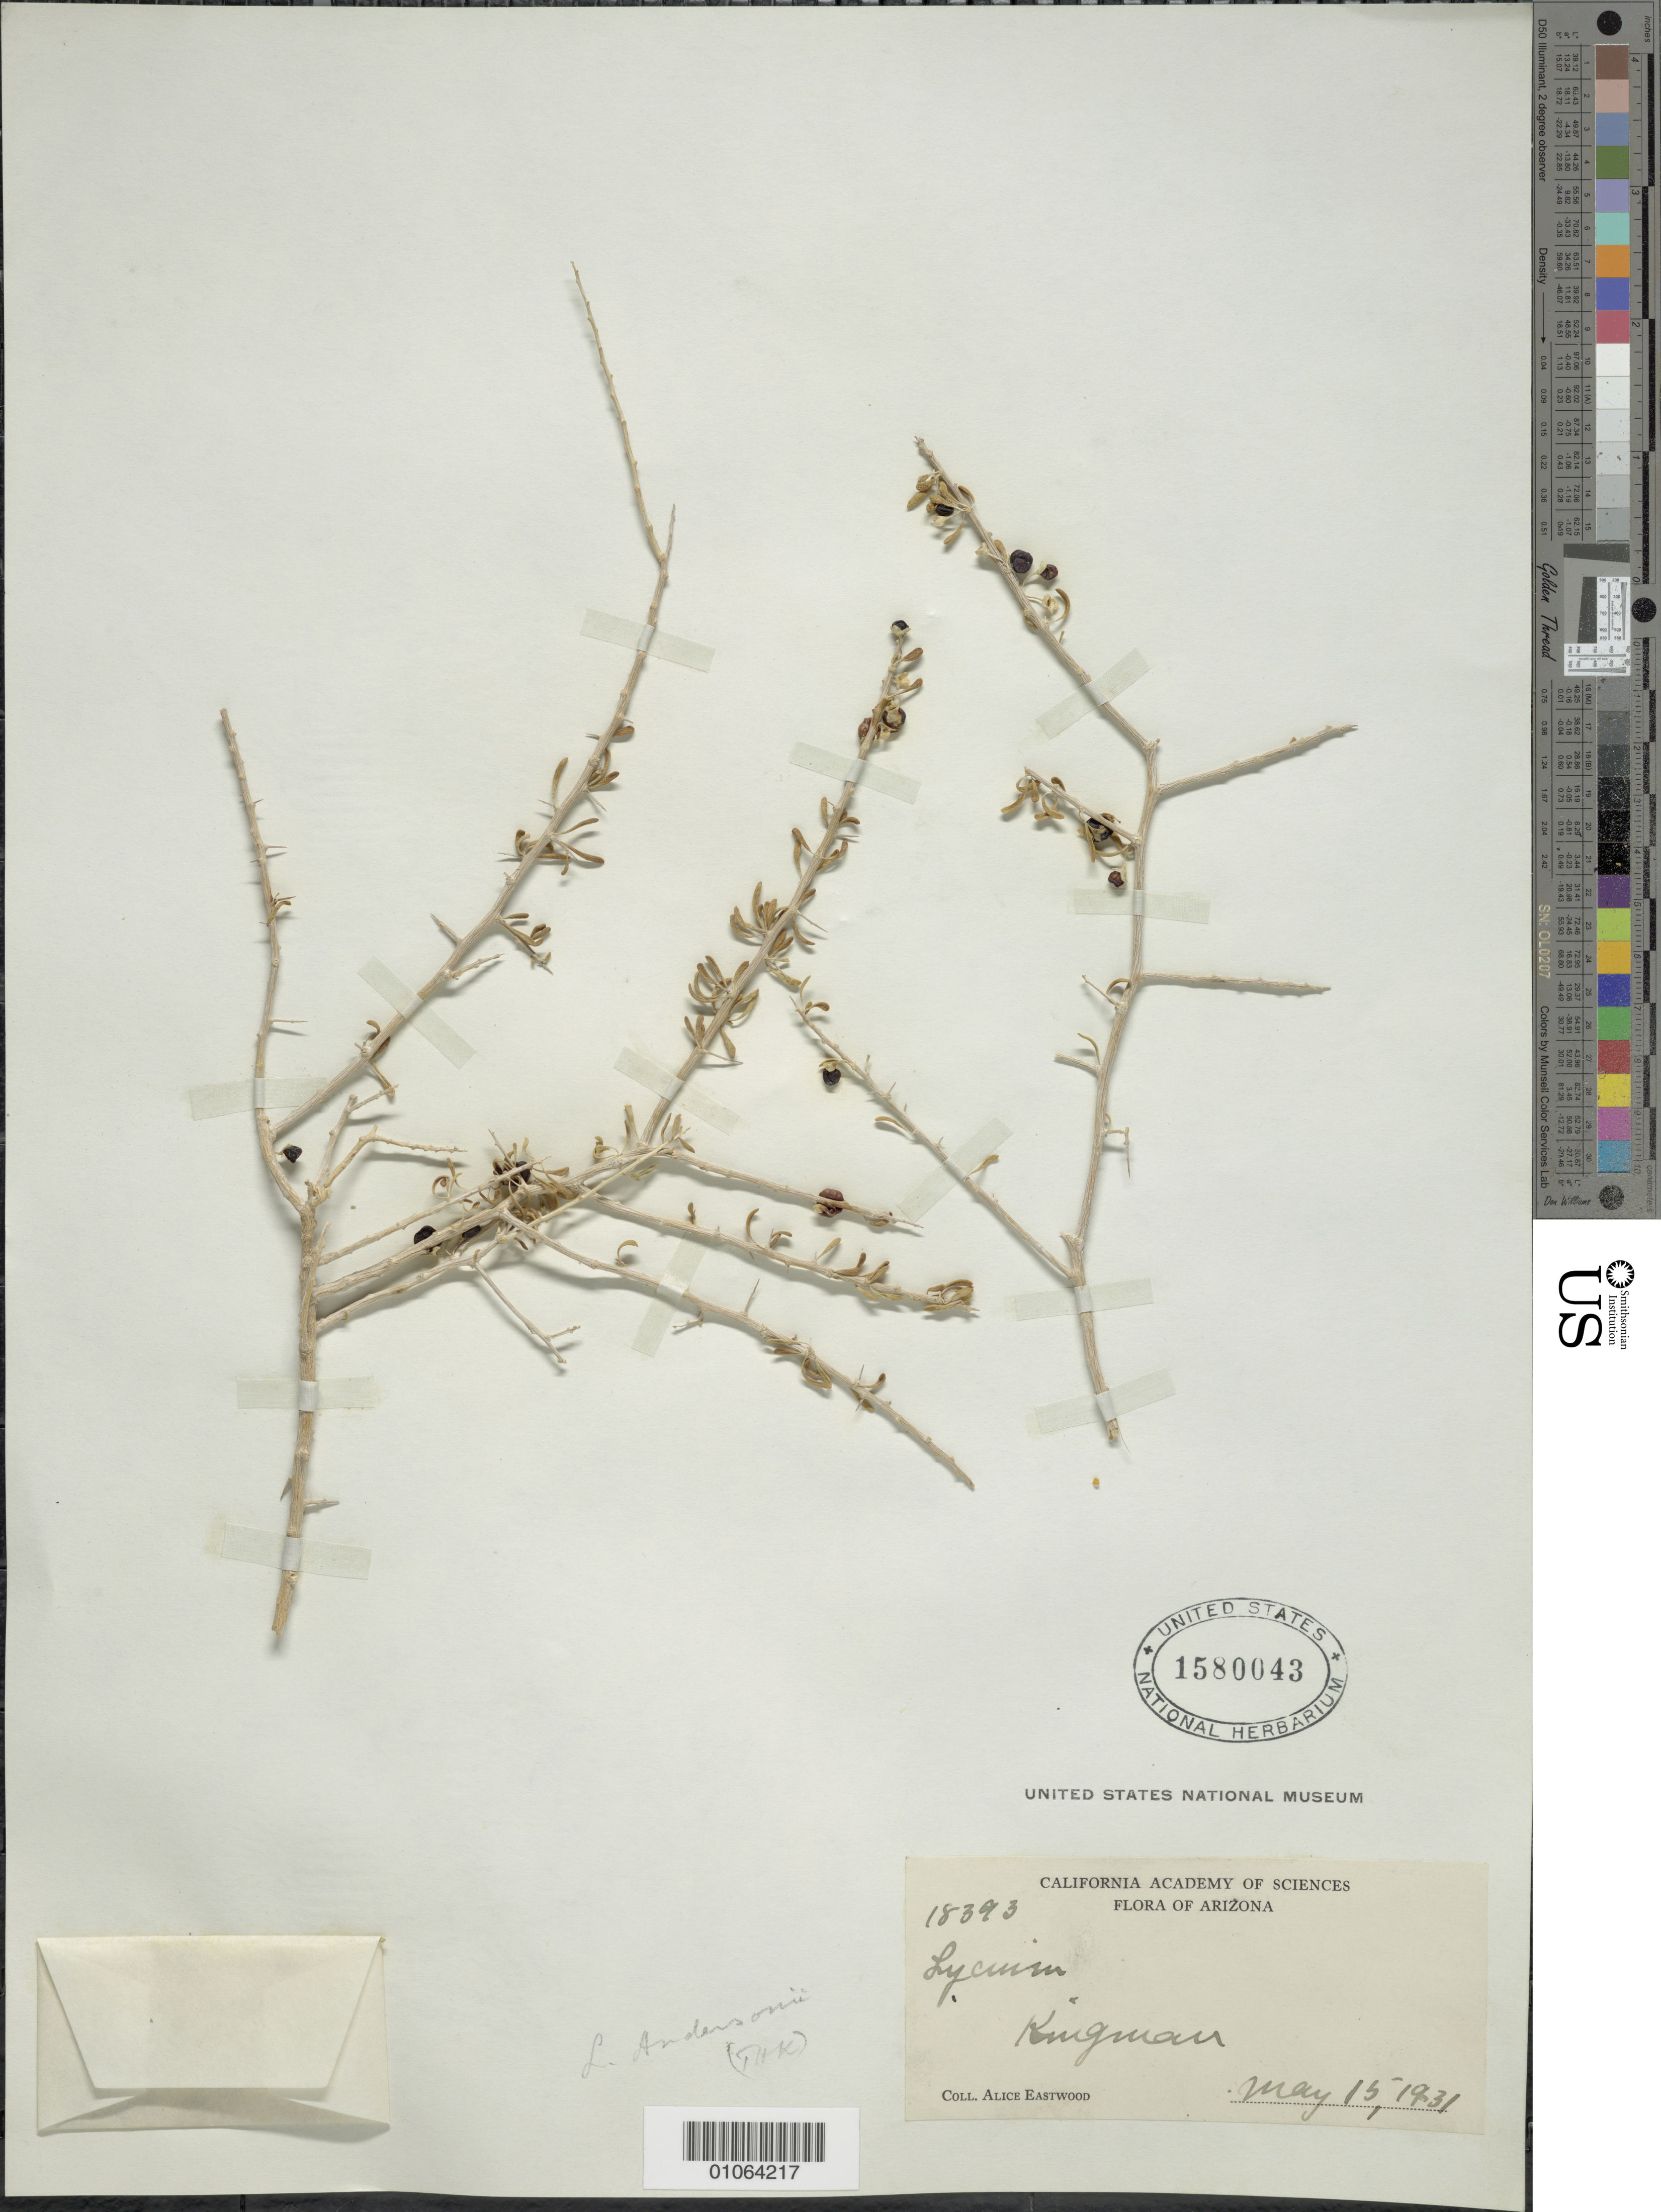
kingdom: Plantae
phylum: Tracheophyta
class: Magnoliopsida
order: Solanales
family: Solanaceae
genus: Lycium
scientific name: Lycium andersonii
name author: A. Gray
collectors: A. Eastwood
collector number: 18393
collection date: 1931-05-15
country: United States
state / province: Arizona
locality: Kingman.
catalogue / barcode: US 1580043